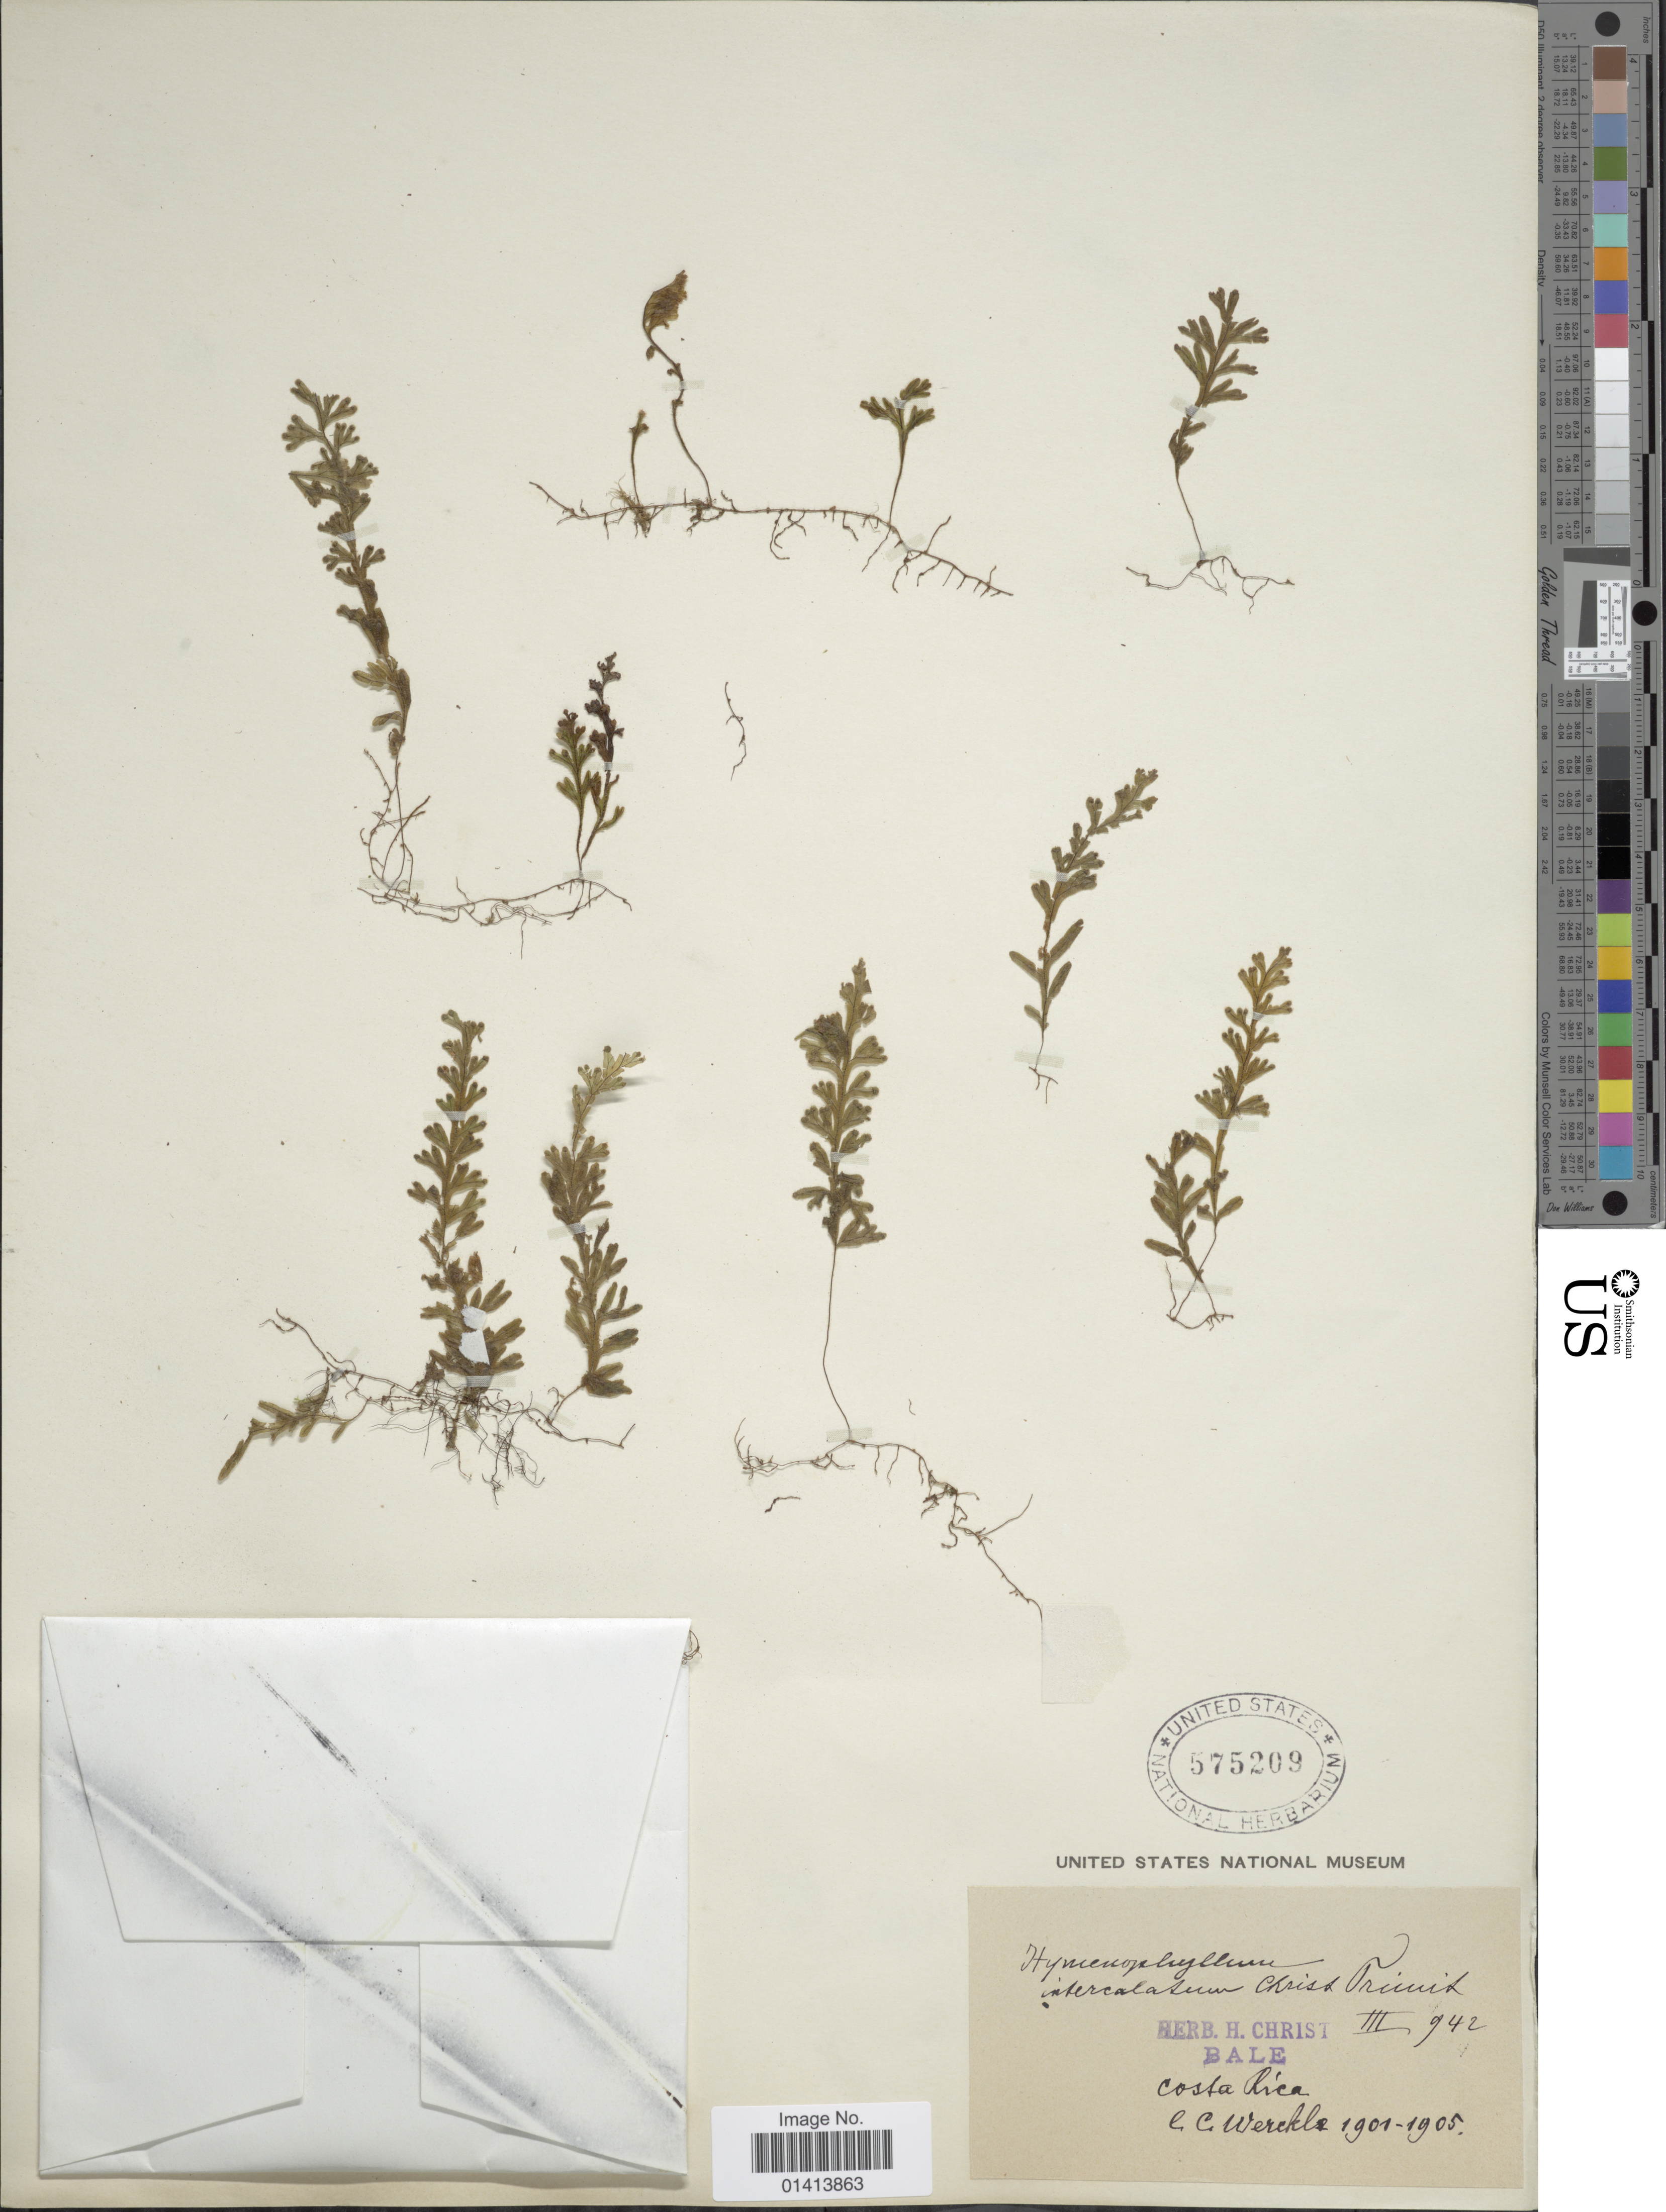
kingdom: Plantae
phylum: Tracheophyta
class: Polypodiopsida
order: Hymenophyllales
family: Hymenophyllaceae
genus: Hymenophyllum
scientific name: Hymenophyllum fragile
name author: (Hedw.) C.V. Morton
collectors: C. C Wercklé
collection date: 1901/1905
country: Costa Rica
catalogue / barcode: US 575209